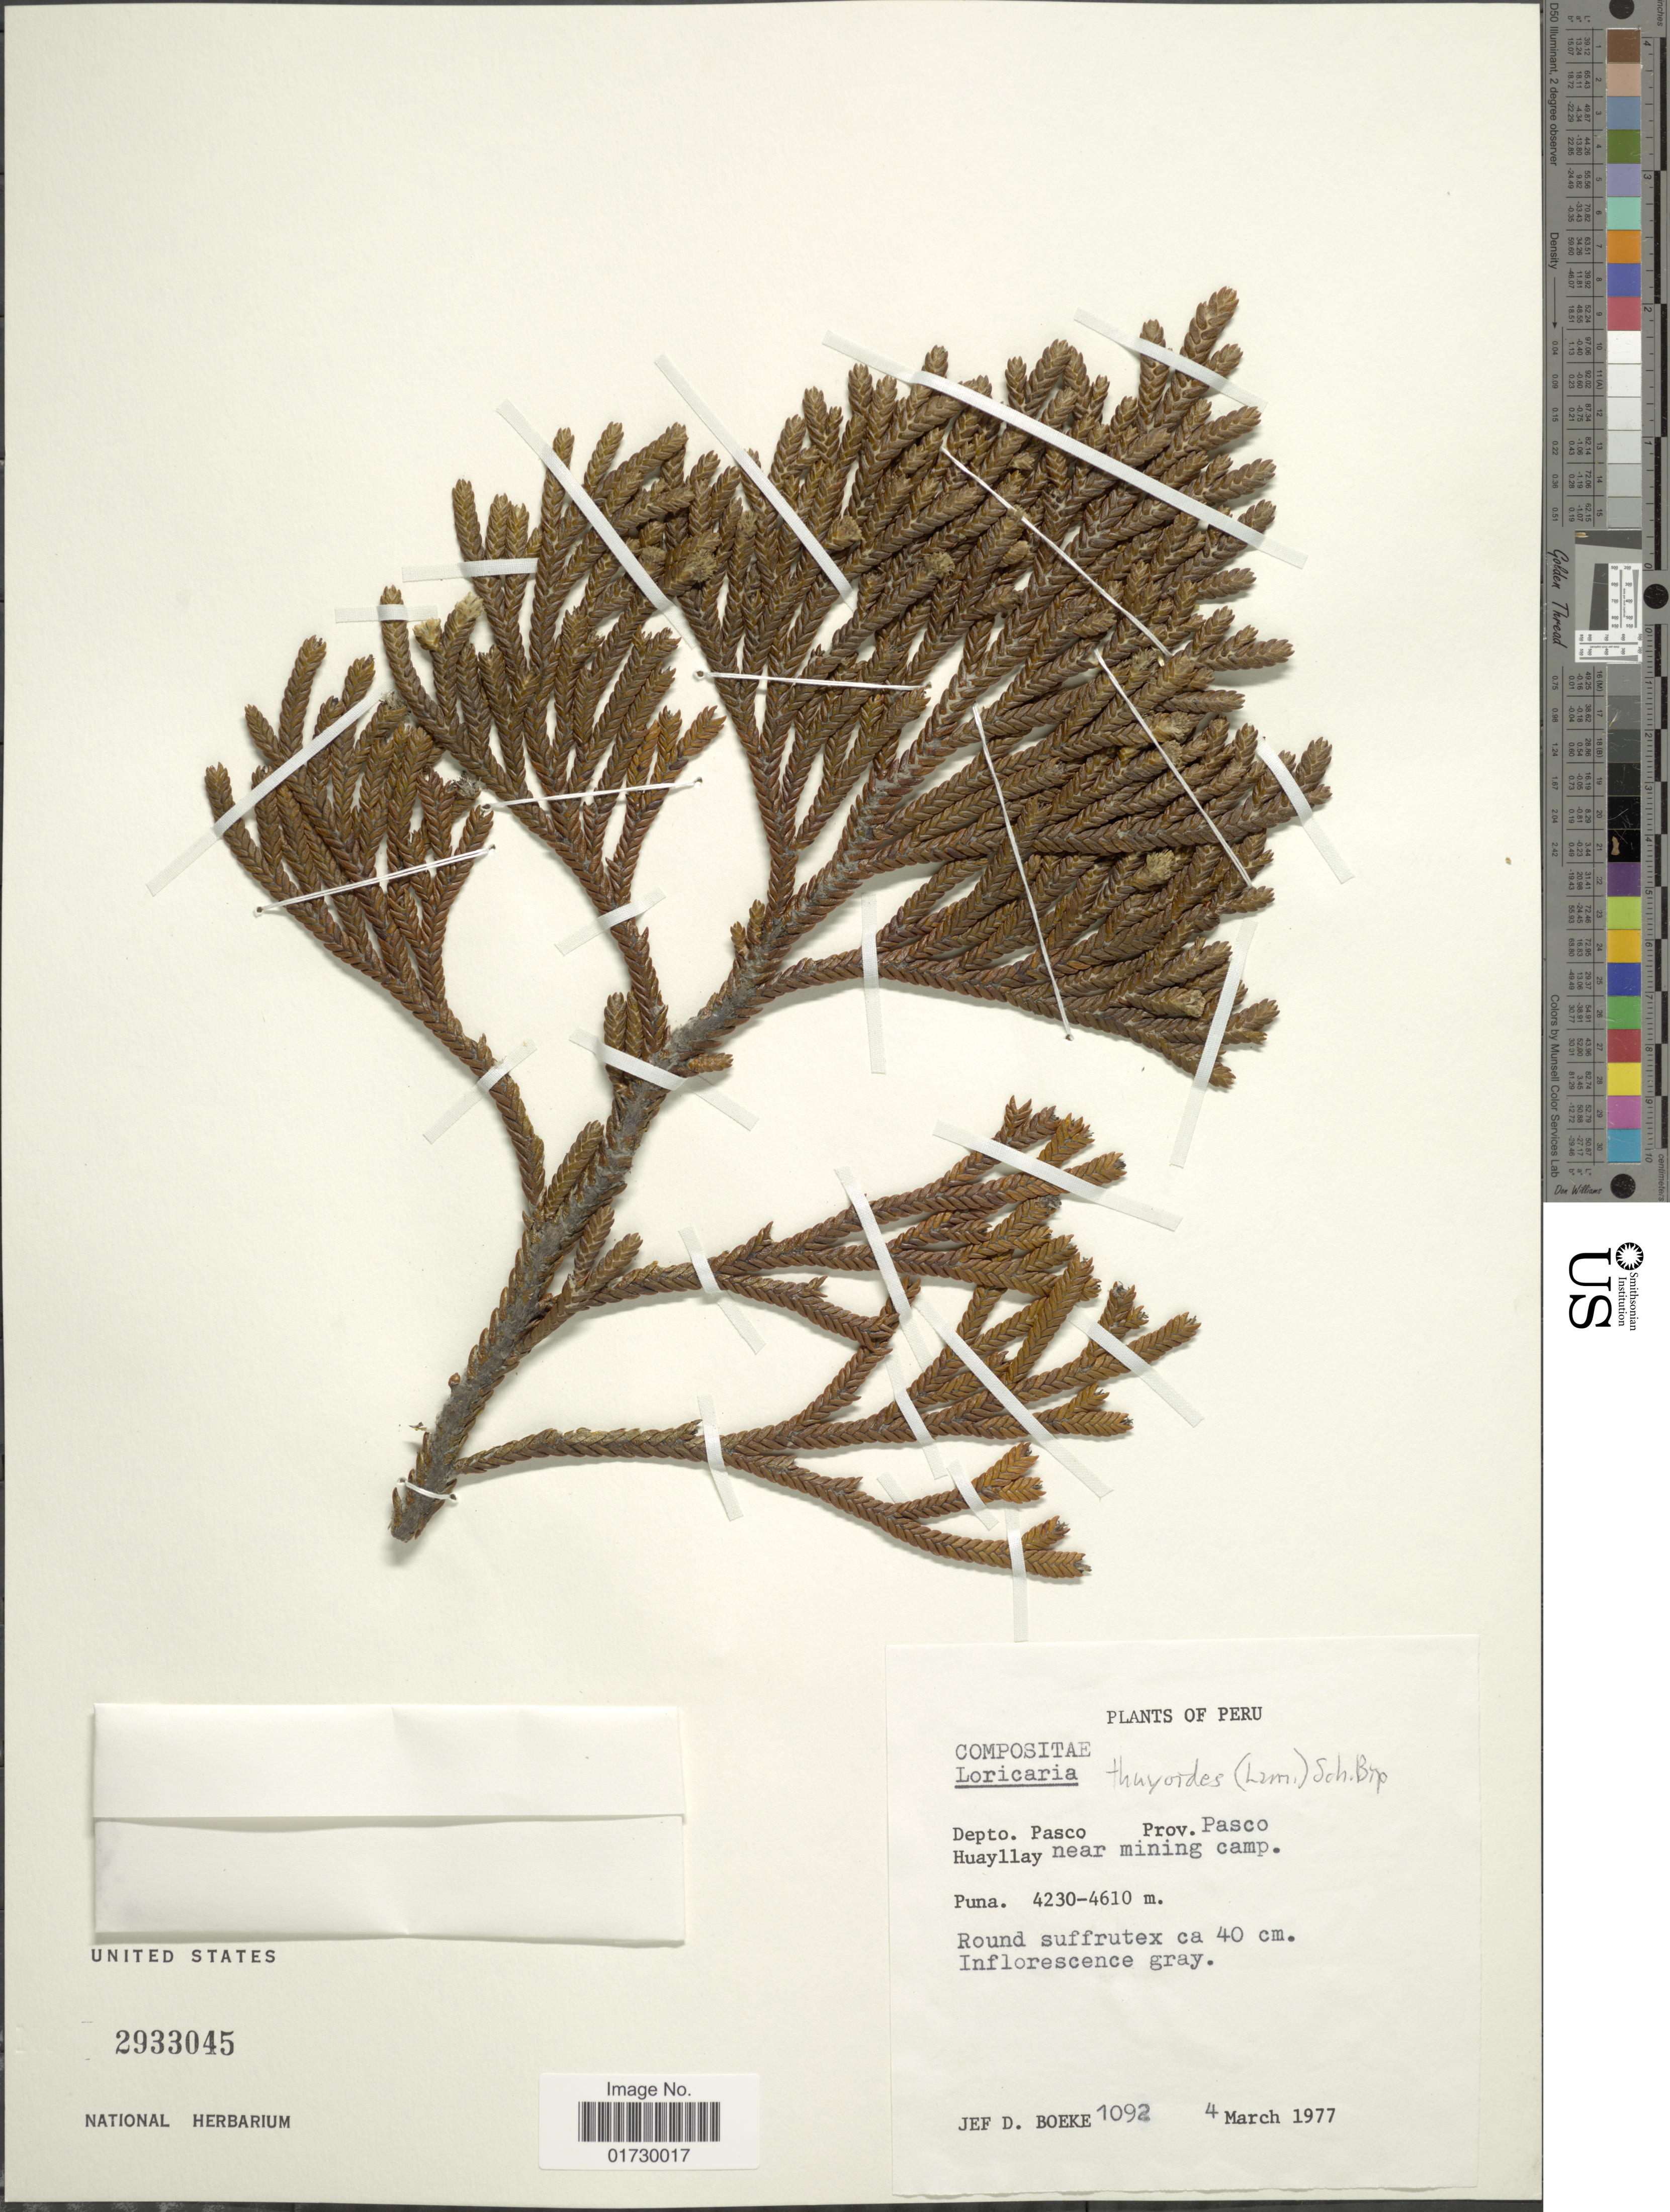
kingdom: Plantae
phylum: Tracheophyta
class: Magnoliopsida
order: Asterales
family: Asteraceae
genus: Loricaria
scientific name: Loricaria thuyoides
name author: (Lam.) Sch. Bip.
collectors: J. D. Boeke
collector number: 1092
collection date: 1977-03-04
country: Peru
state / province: Pasco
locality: Prov. Pasco, Huayllay near mining camp, Puna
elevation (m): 4230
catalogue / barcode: US 2933045